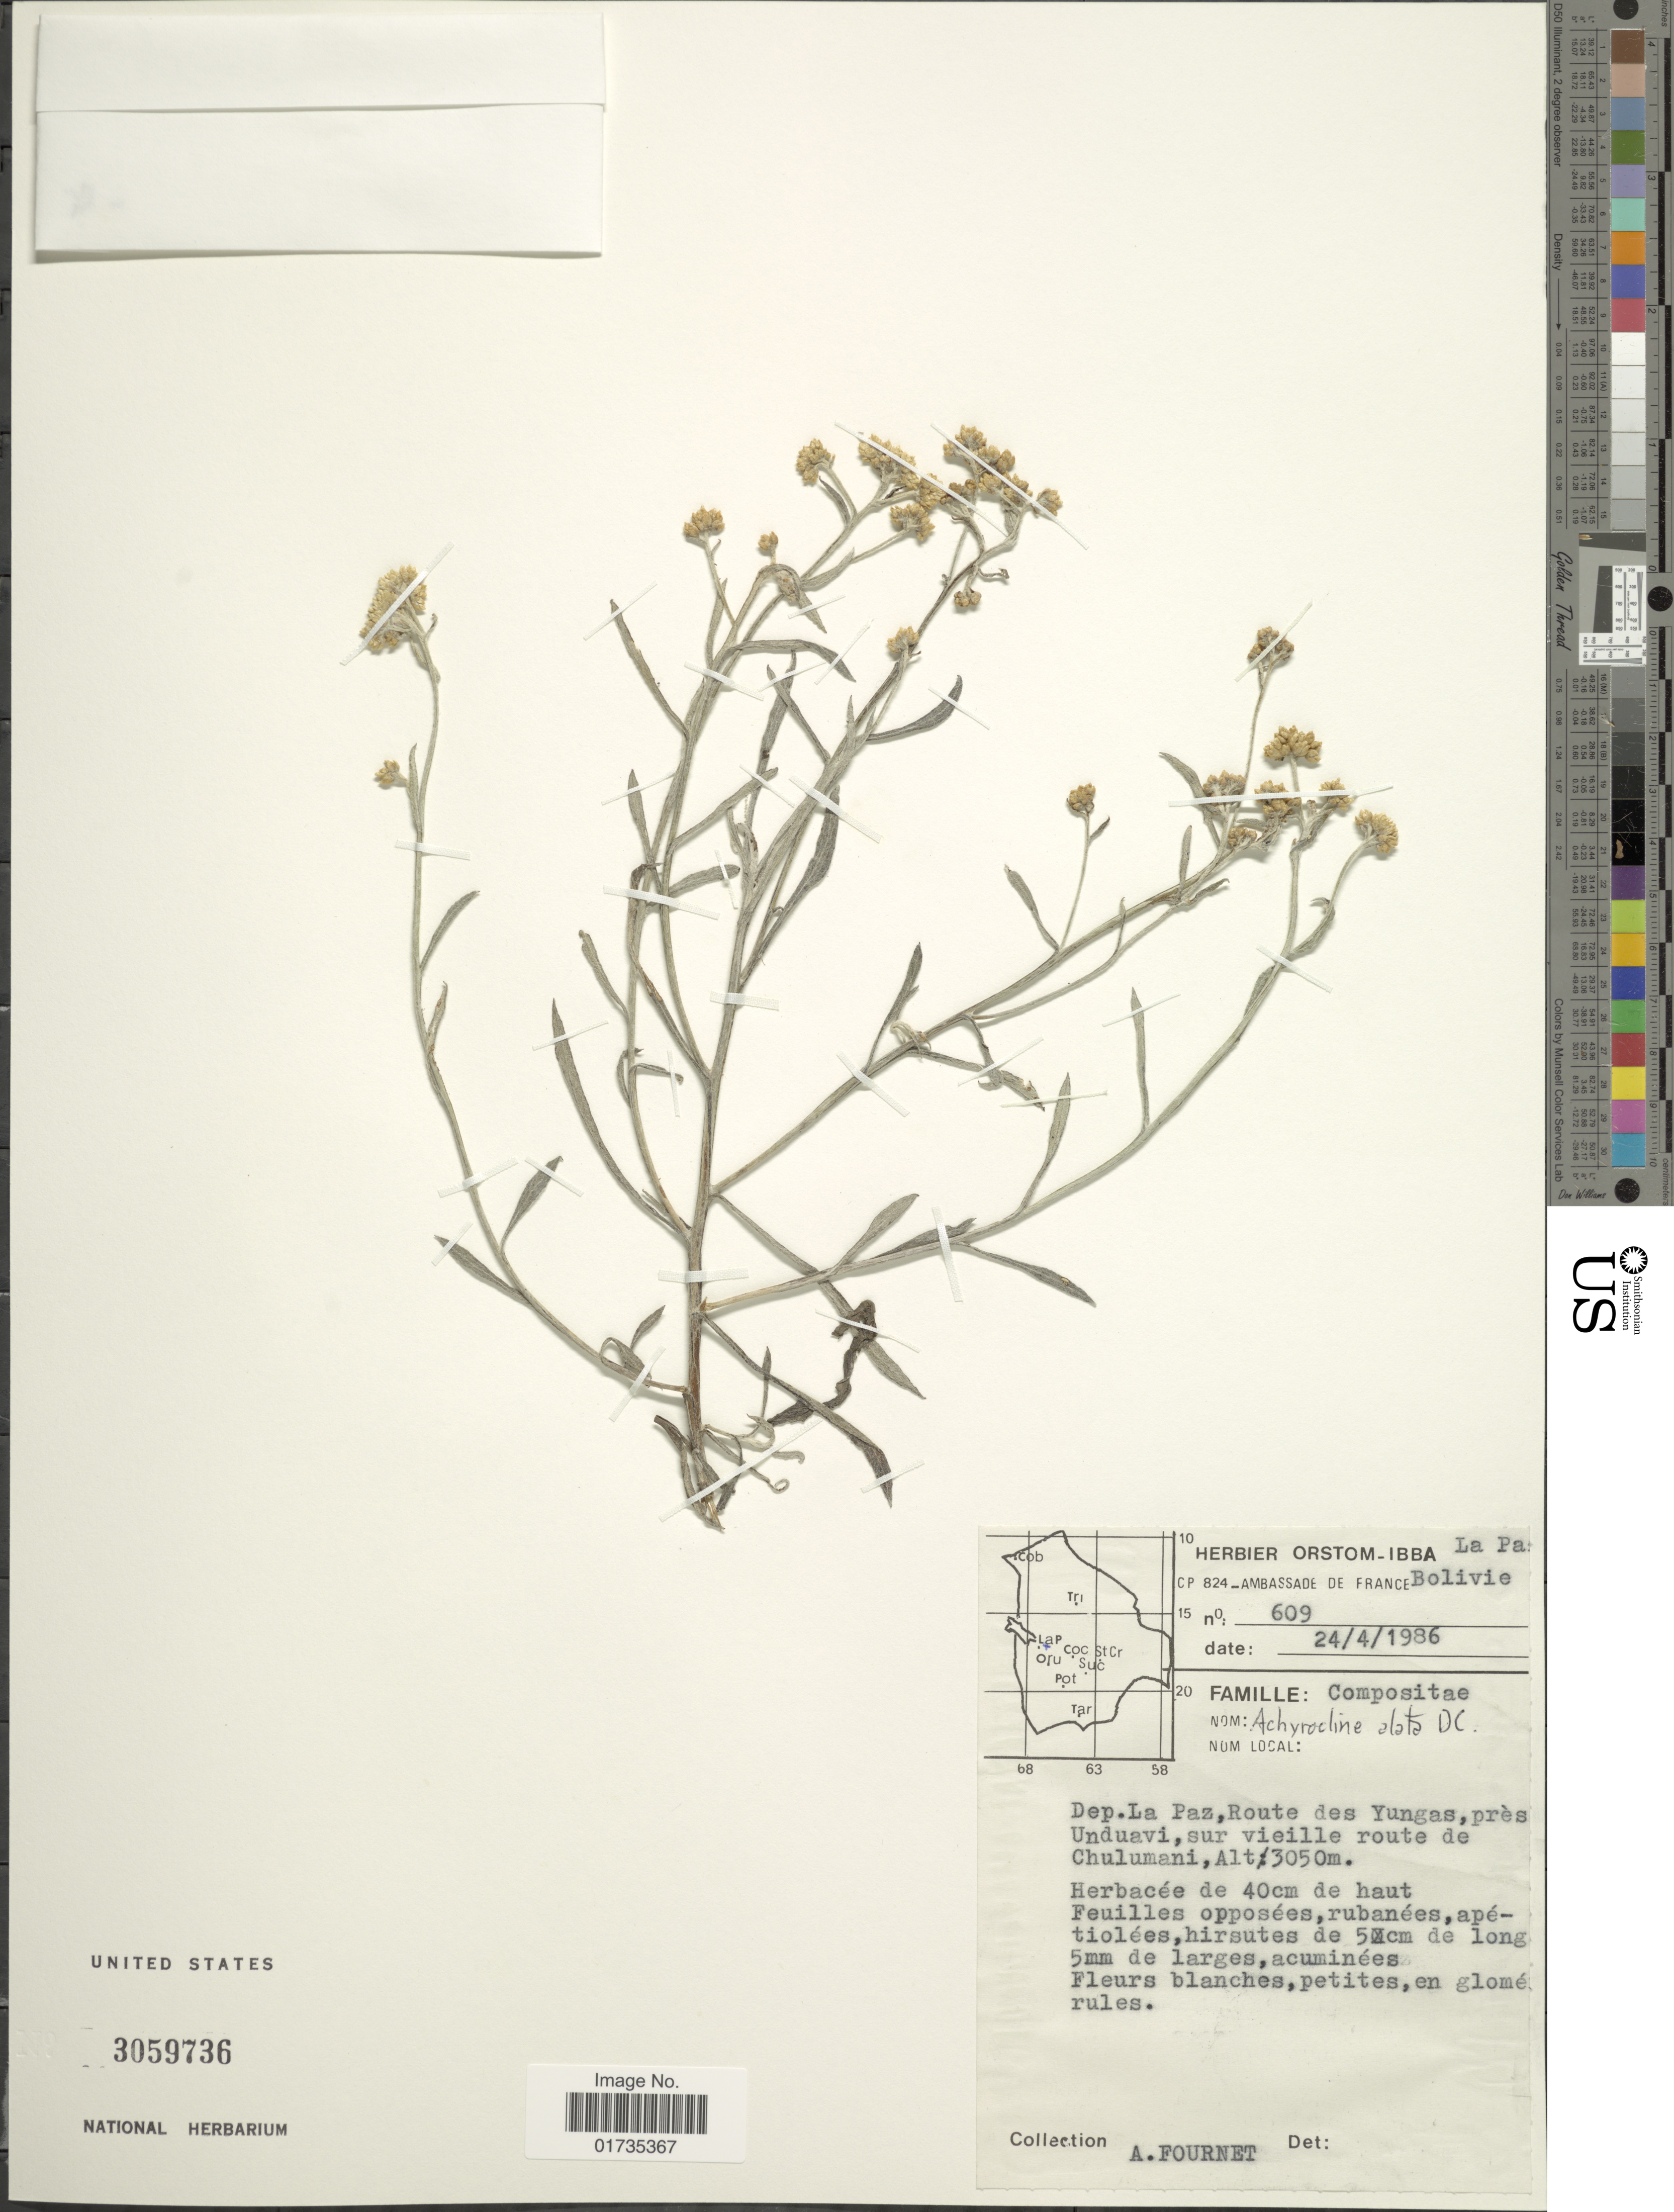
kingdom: Plantae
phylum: Tracheophyta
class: Magnoliopsida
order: Asterales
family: Asteraceae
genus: Achyrocline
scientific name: Achyrocline alata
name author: (Kunth) DC.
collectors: A. Fournet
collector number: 609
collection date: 1986-04-24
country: Bolivia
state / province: La Paz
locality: Dep. La Paz, Route des Yungas, pres Unduavi, sur vieille route de Chulumani.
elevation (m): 3050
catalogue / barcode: US 3059736